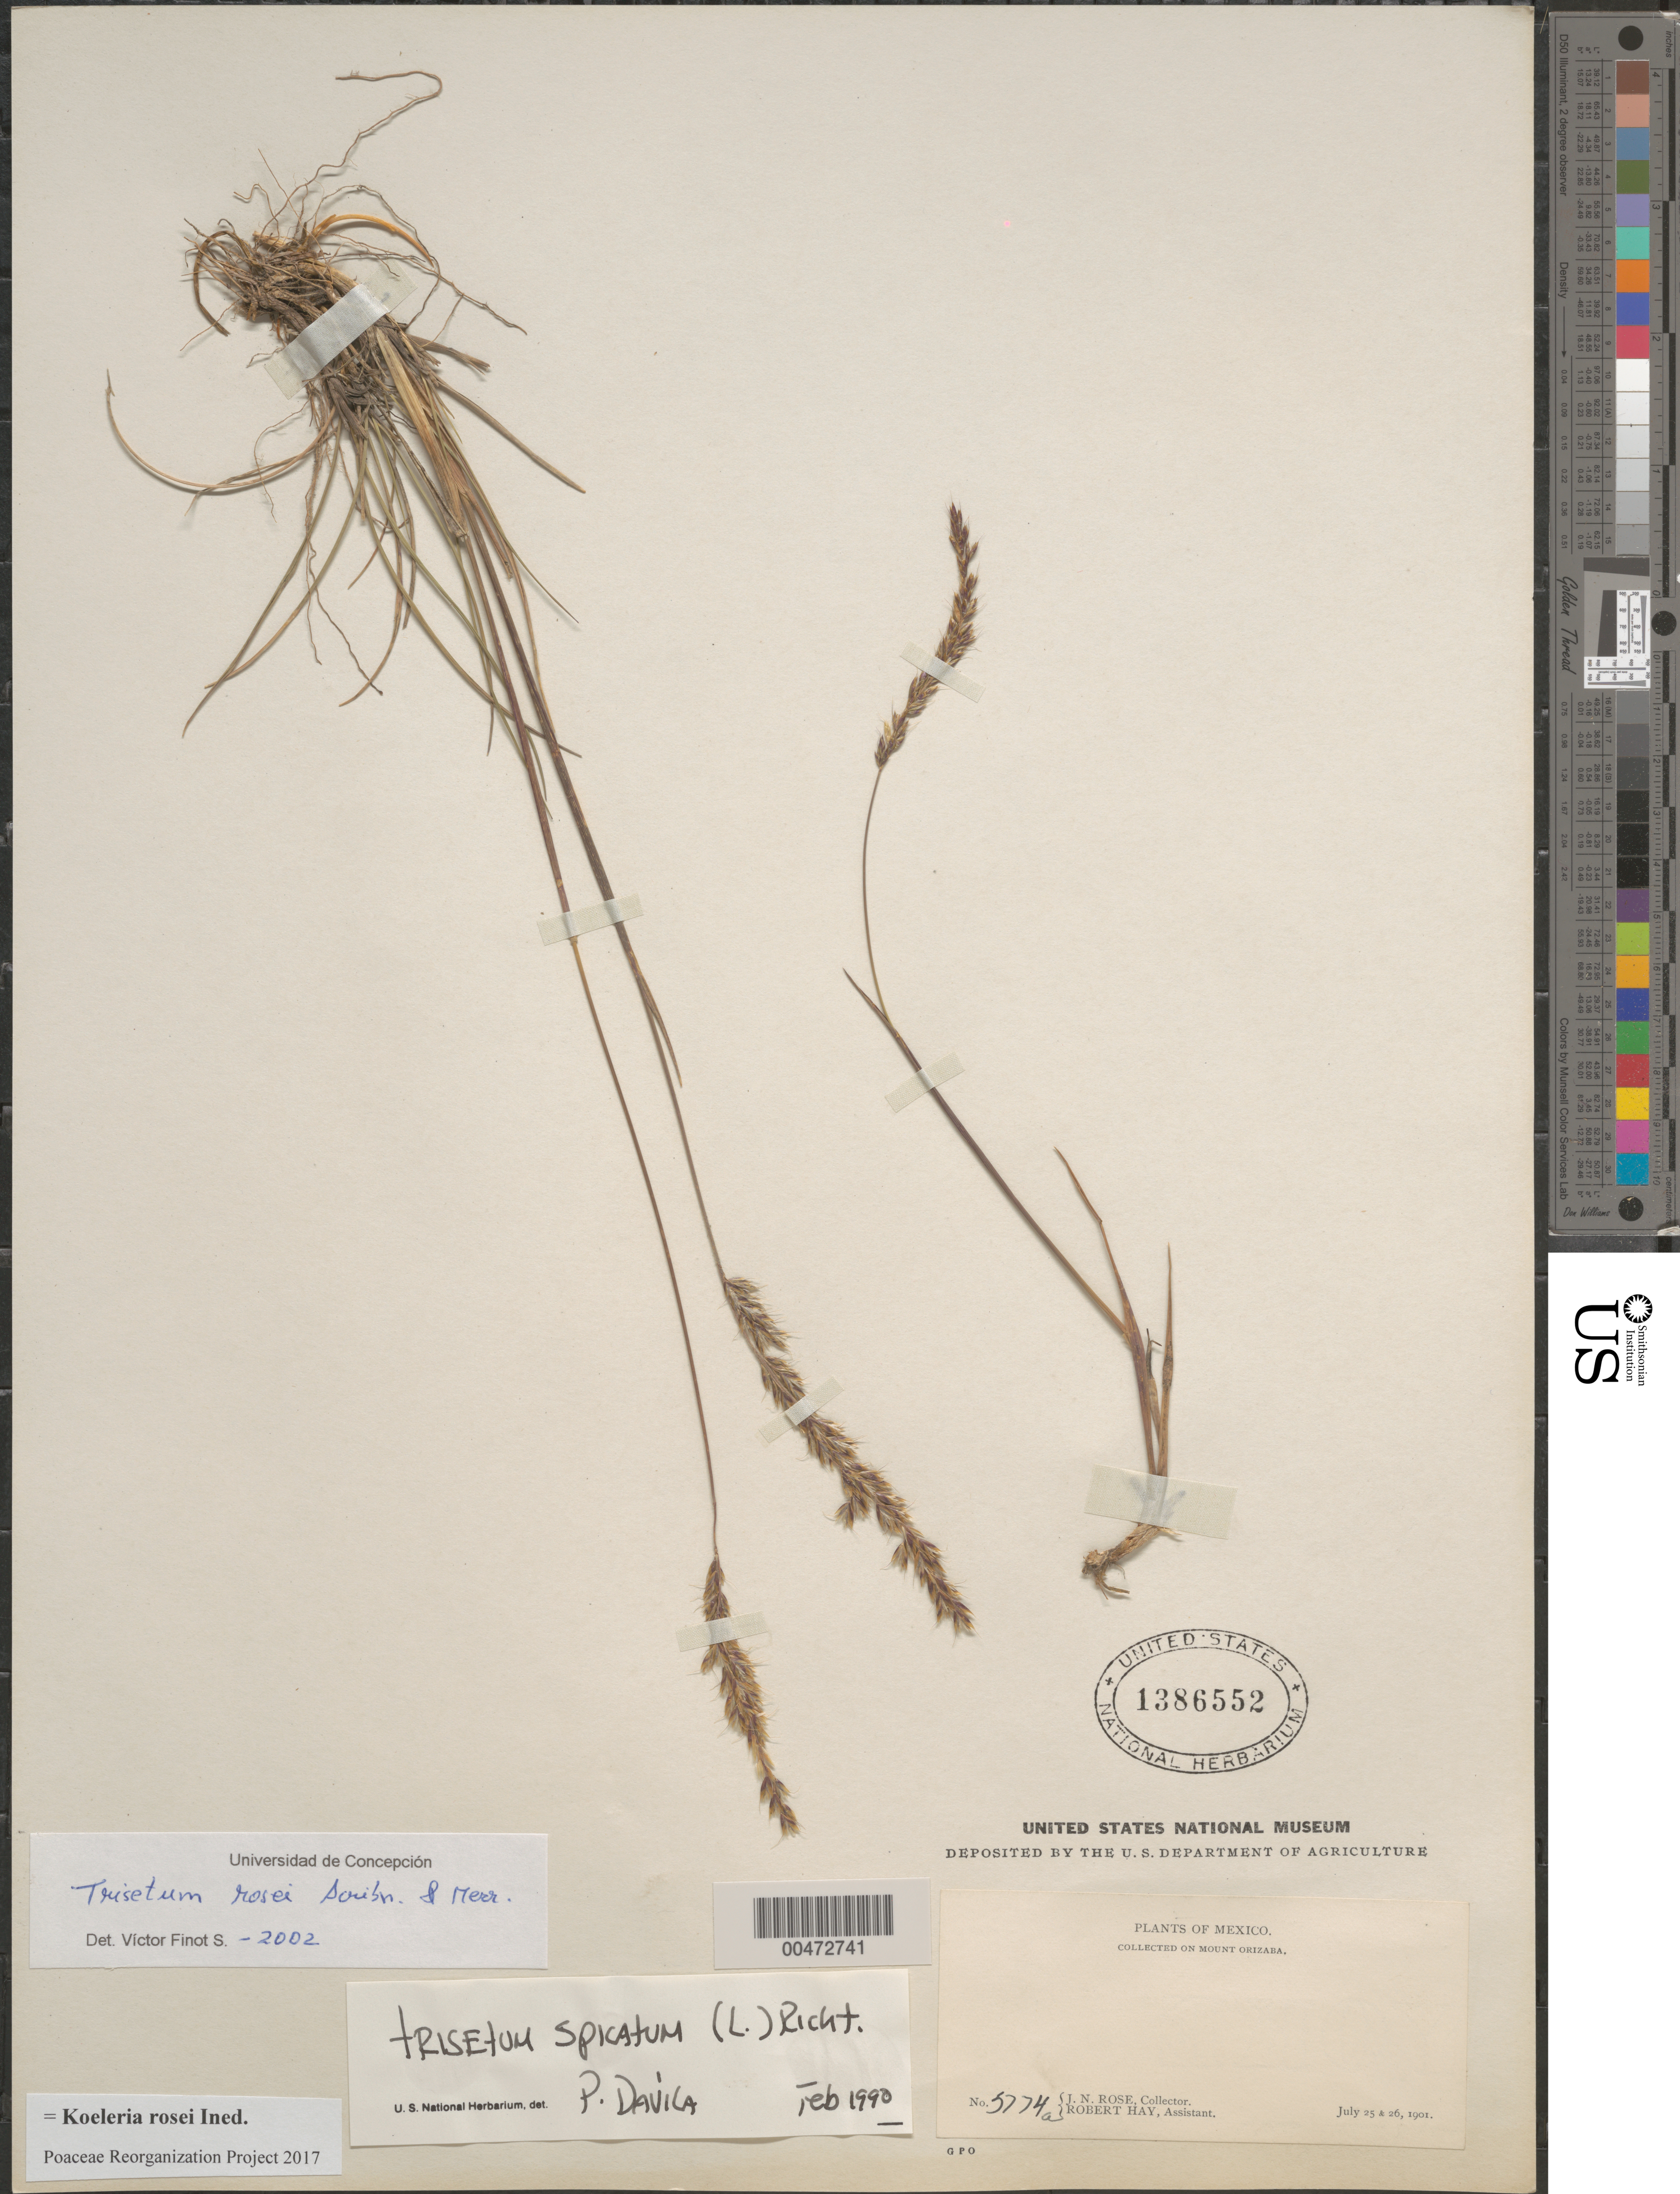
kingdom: Plantae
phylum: Tracheophyta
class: Liliopsida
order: Poales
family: Poaceae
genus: Koeleria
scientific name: Koeleria rosei ined.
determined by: Poaceae Reorganization Project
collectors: J. N. Rose & R. H. Hay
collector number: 5774a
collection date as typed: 25 Jul 1901 to 26 Jul 1901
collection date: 1901-07-25/1901-07-26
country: Mexico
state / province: Veracruz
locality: Mt Orizaba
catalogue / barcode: US 1386552